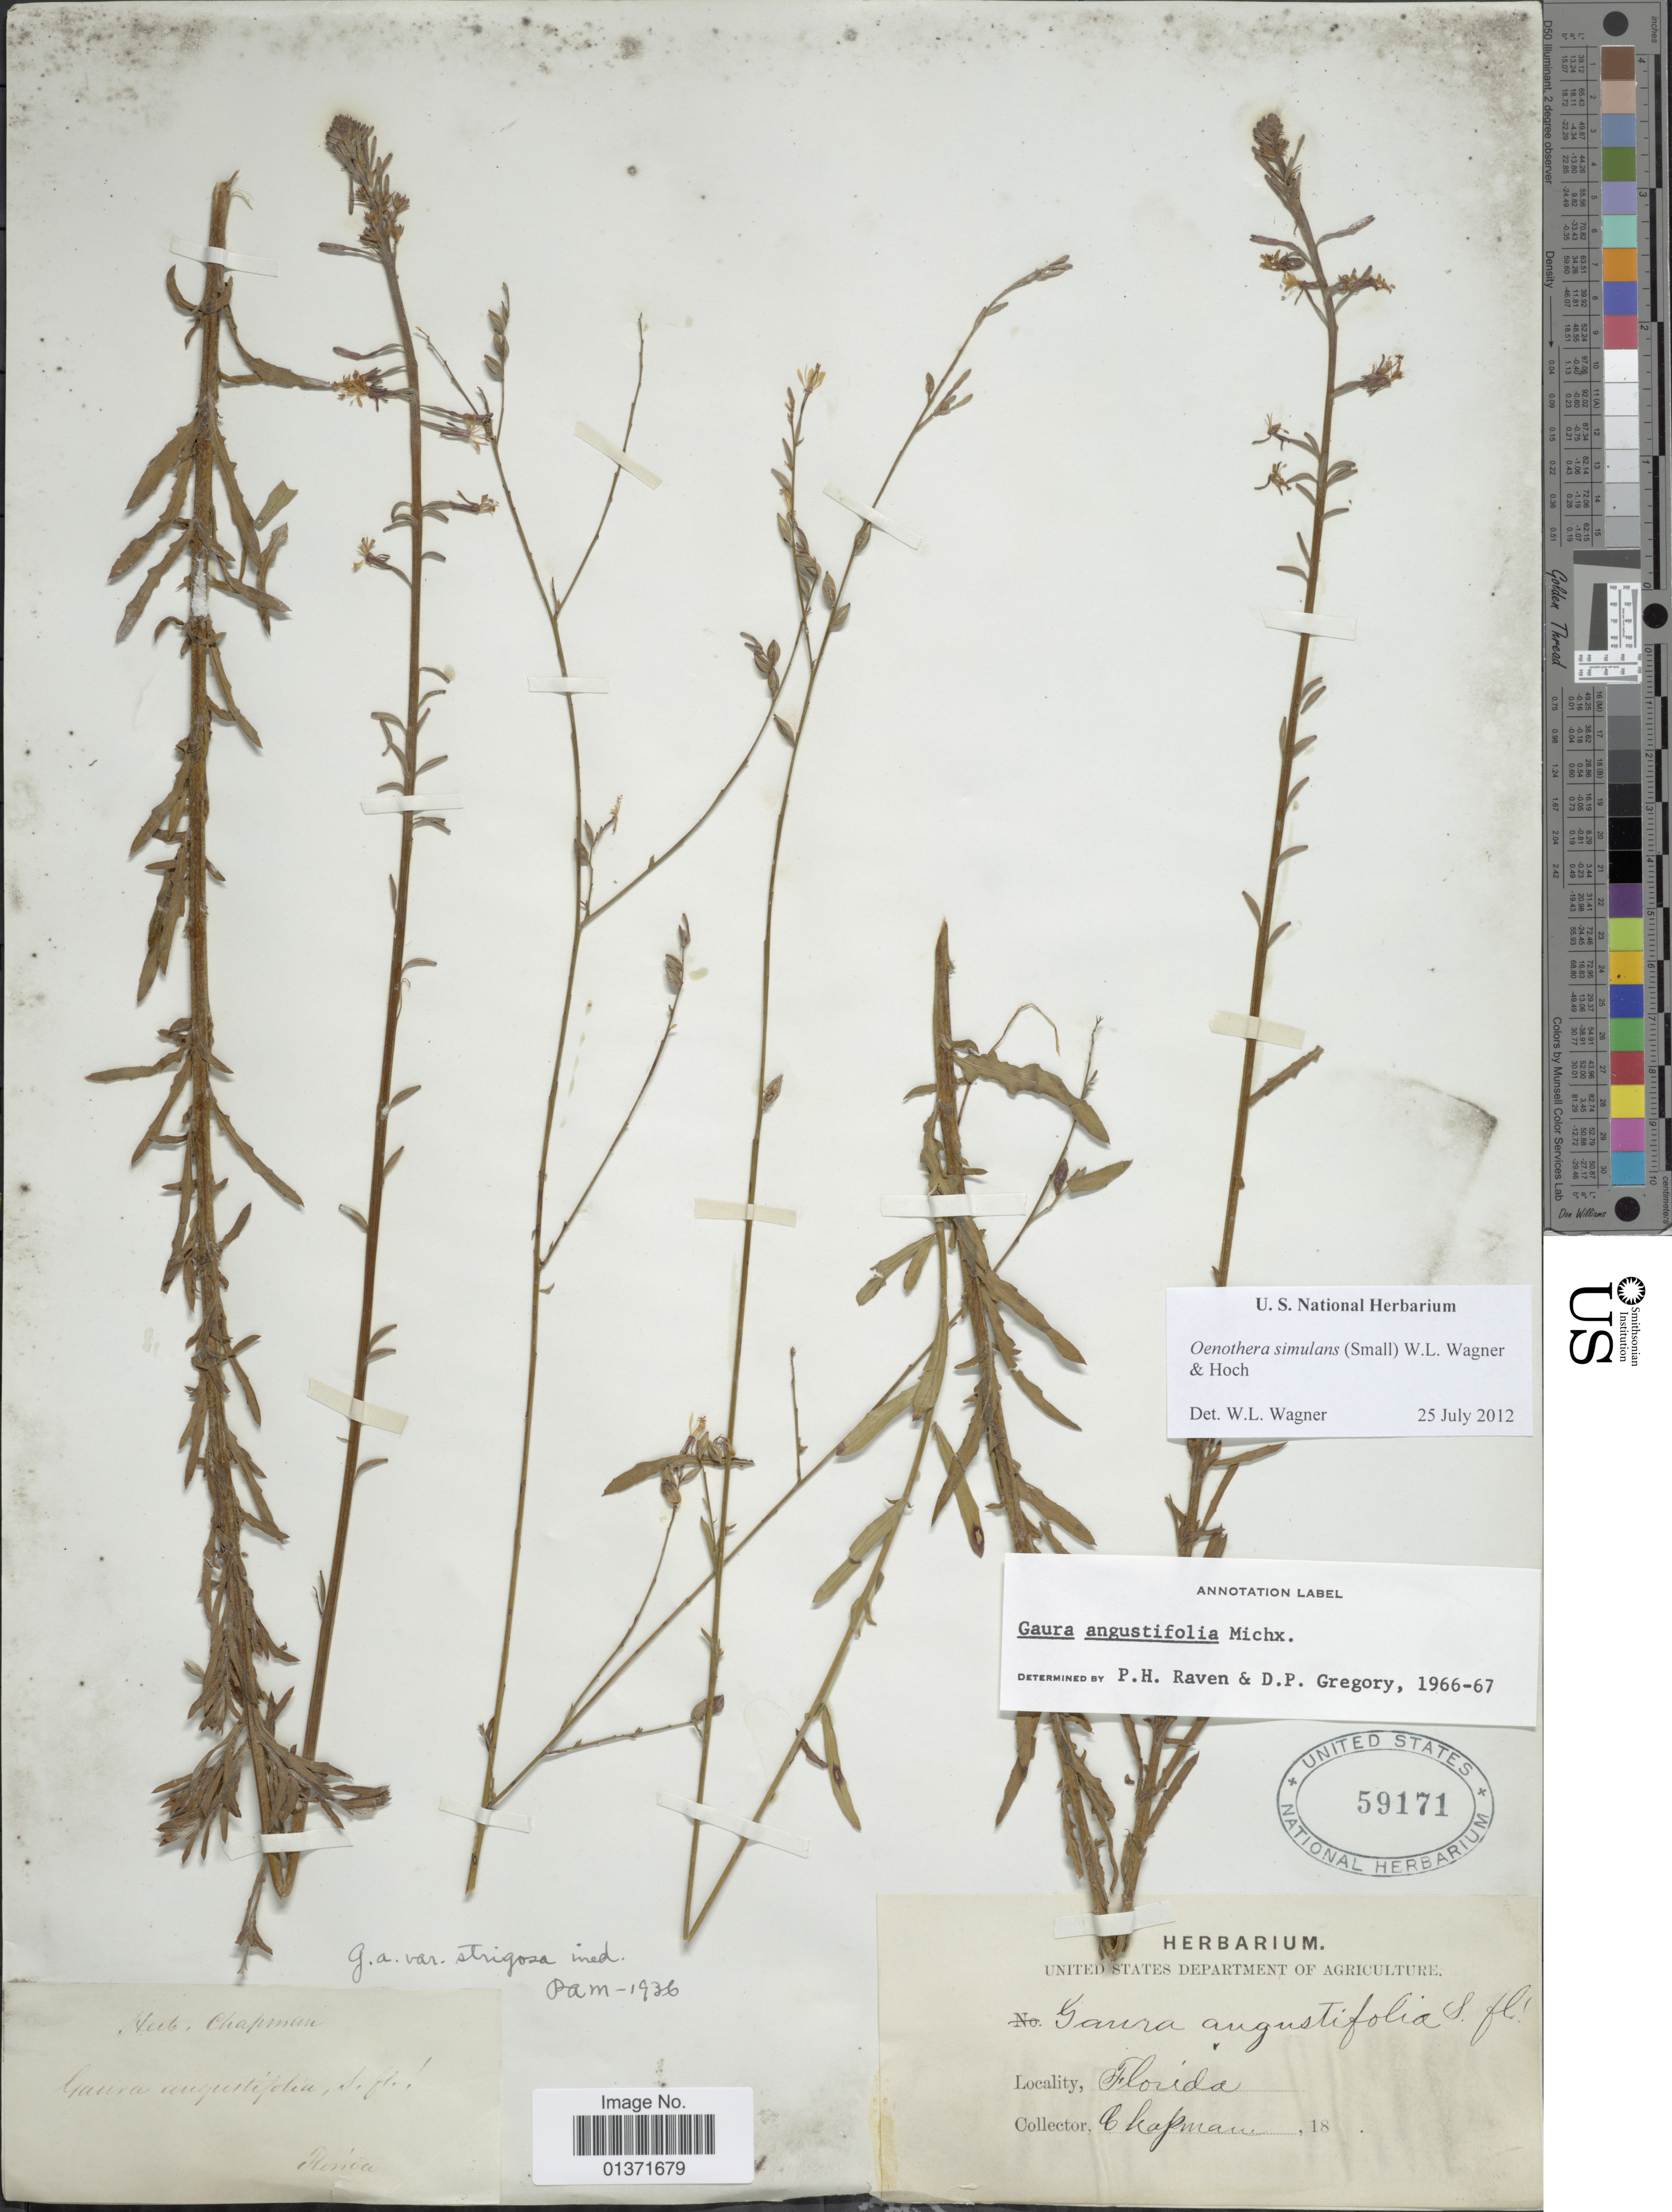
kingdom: Plantae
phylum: Tracheophyta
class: Magnoliopsida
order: Myrtales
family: Onagraceae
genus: Oenothera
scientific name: Oenothera simulans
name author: Michx.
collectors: ex herb. Chapman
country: United States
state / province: Florida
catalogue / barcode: US 59171